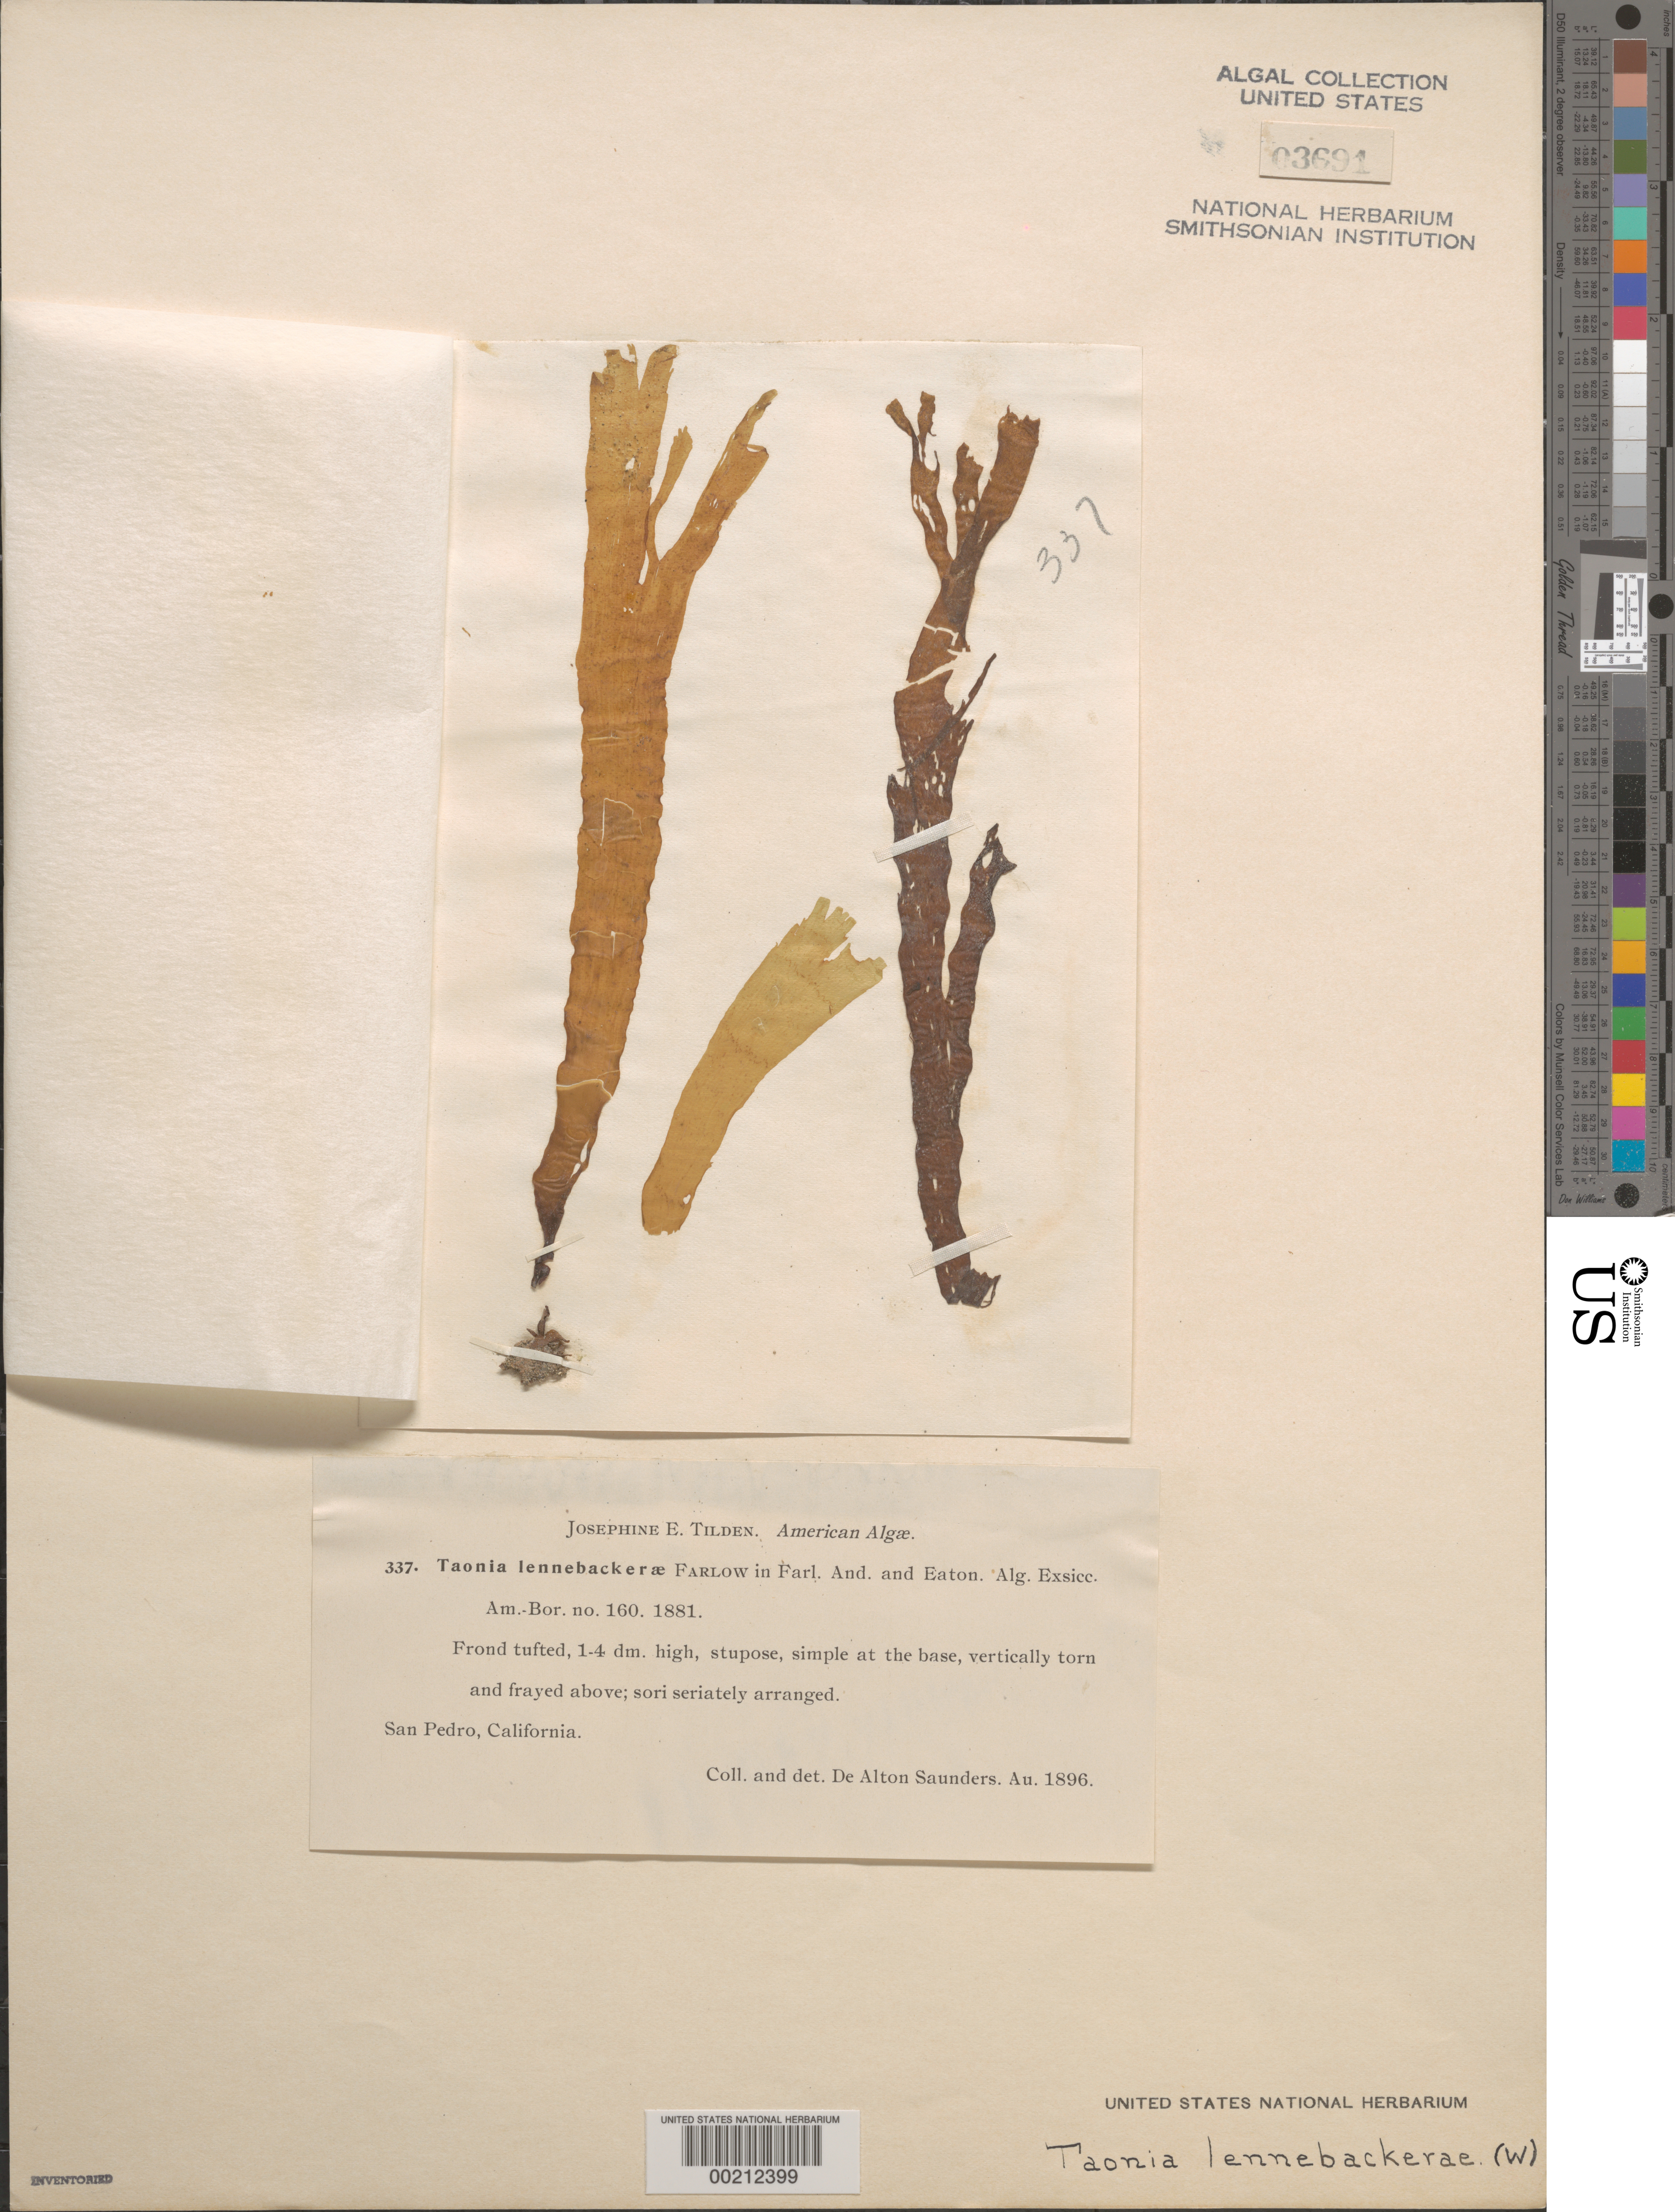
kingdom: Chromista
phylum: Ochrophyta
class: Phaeophyceae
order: Dictyotales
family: Dictyotaceae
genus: Taonia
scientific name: Taonia lennebackerae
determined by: Saunders, D. A.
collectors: D. Saunders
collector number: JET 337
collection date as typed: Aug 1896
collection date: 1896-08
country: United States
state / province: California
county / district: Los Angeles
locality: San Pedro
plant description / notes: Tilden, American Algae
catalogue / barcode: US 3691